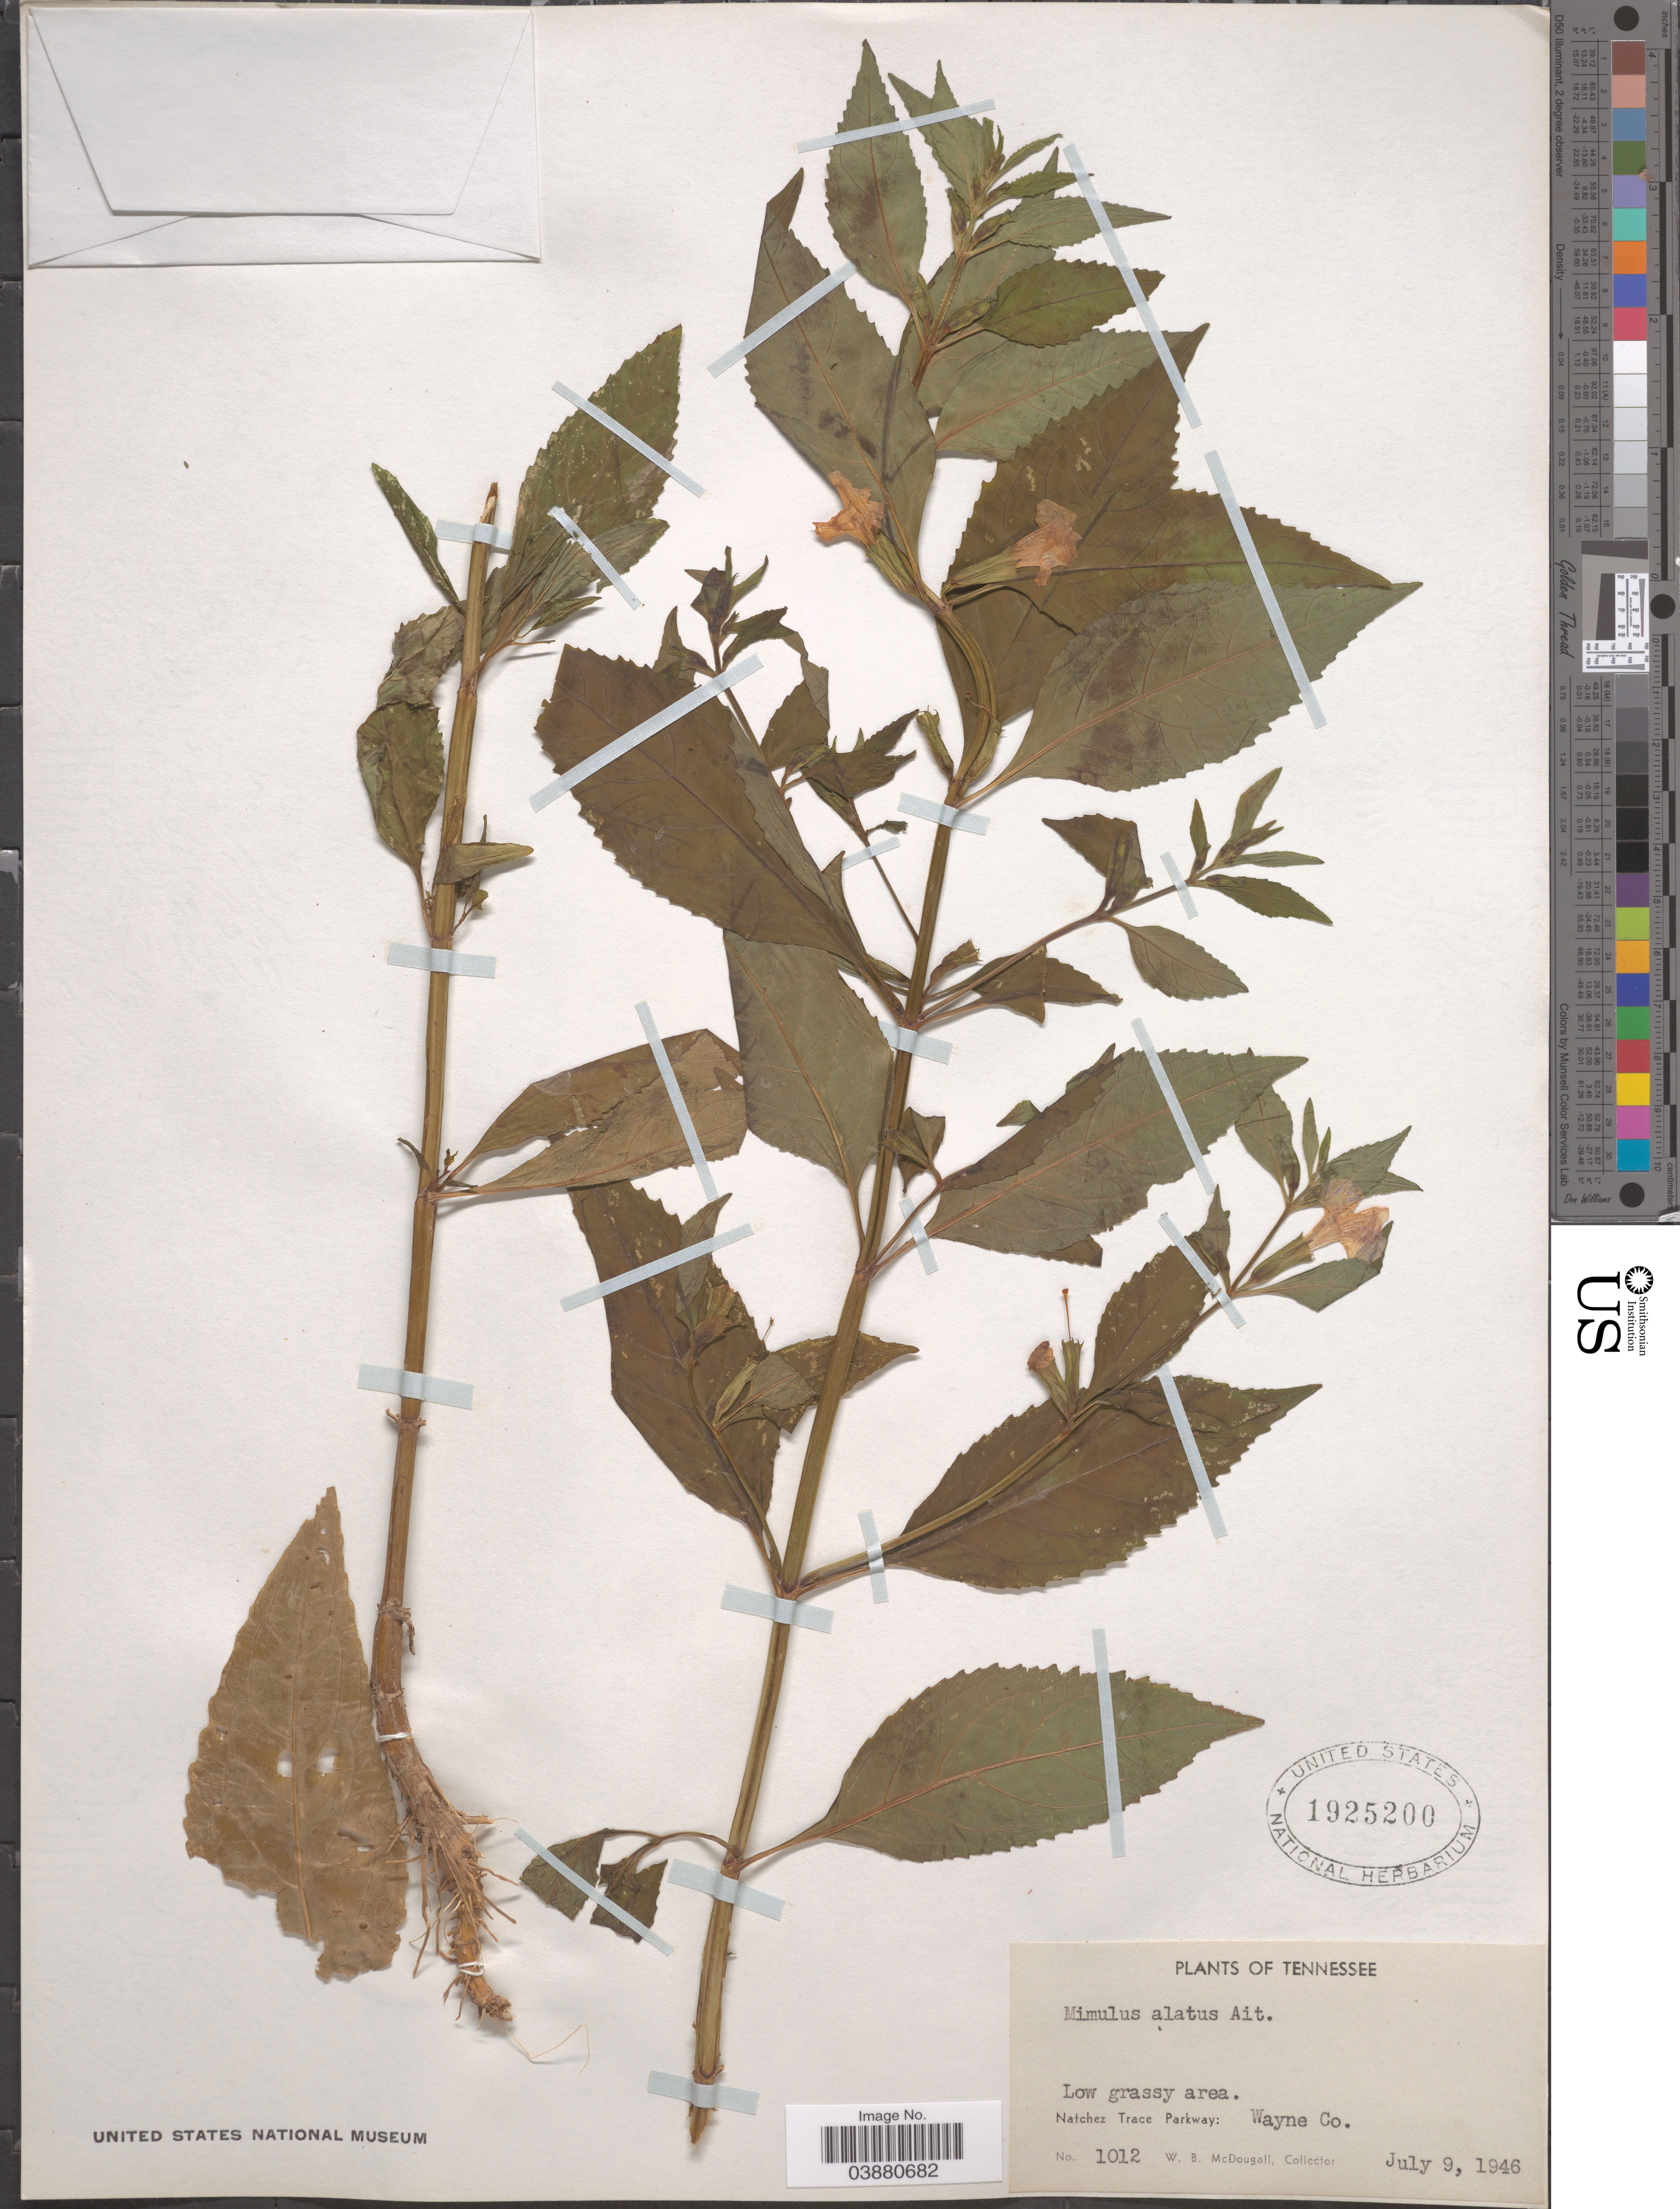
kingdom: Plantae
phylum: Tracheophyta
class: Magnoliopsida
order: Lamiales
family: Phrymaceae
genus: Mimulus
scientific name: Mimulus alatus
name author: Aiton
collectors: W. B. McDougal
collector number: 1012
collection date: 1946-07-09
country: United States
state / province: Tennessee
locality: Natchez Trace Parkway: Wayne Co.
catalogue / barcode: US 1925200